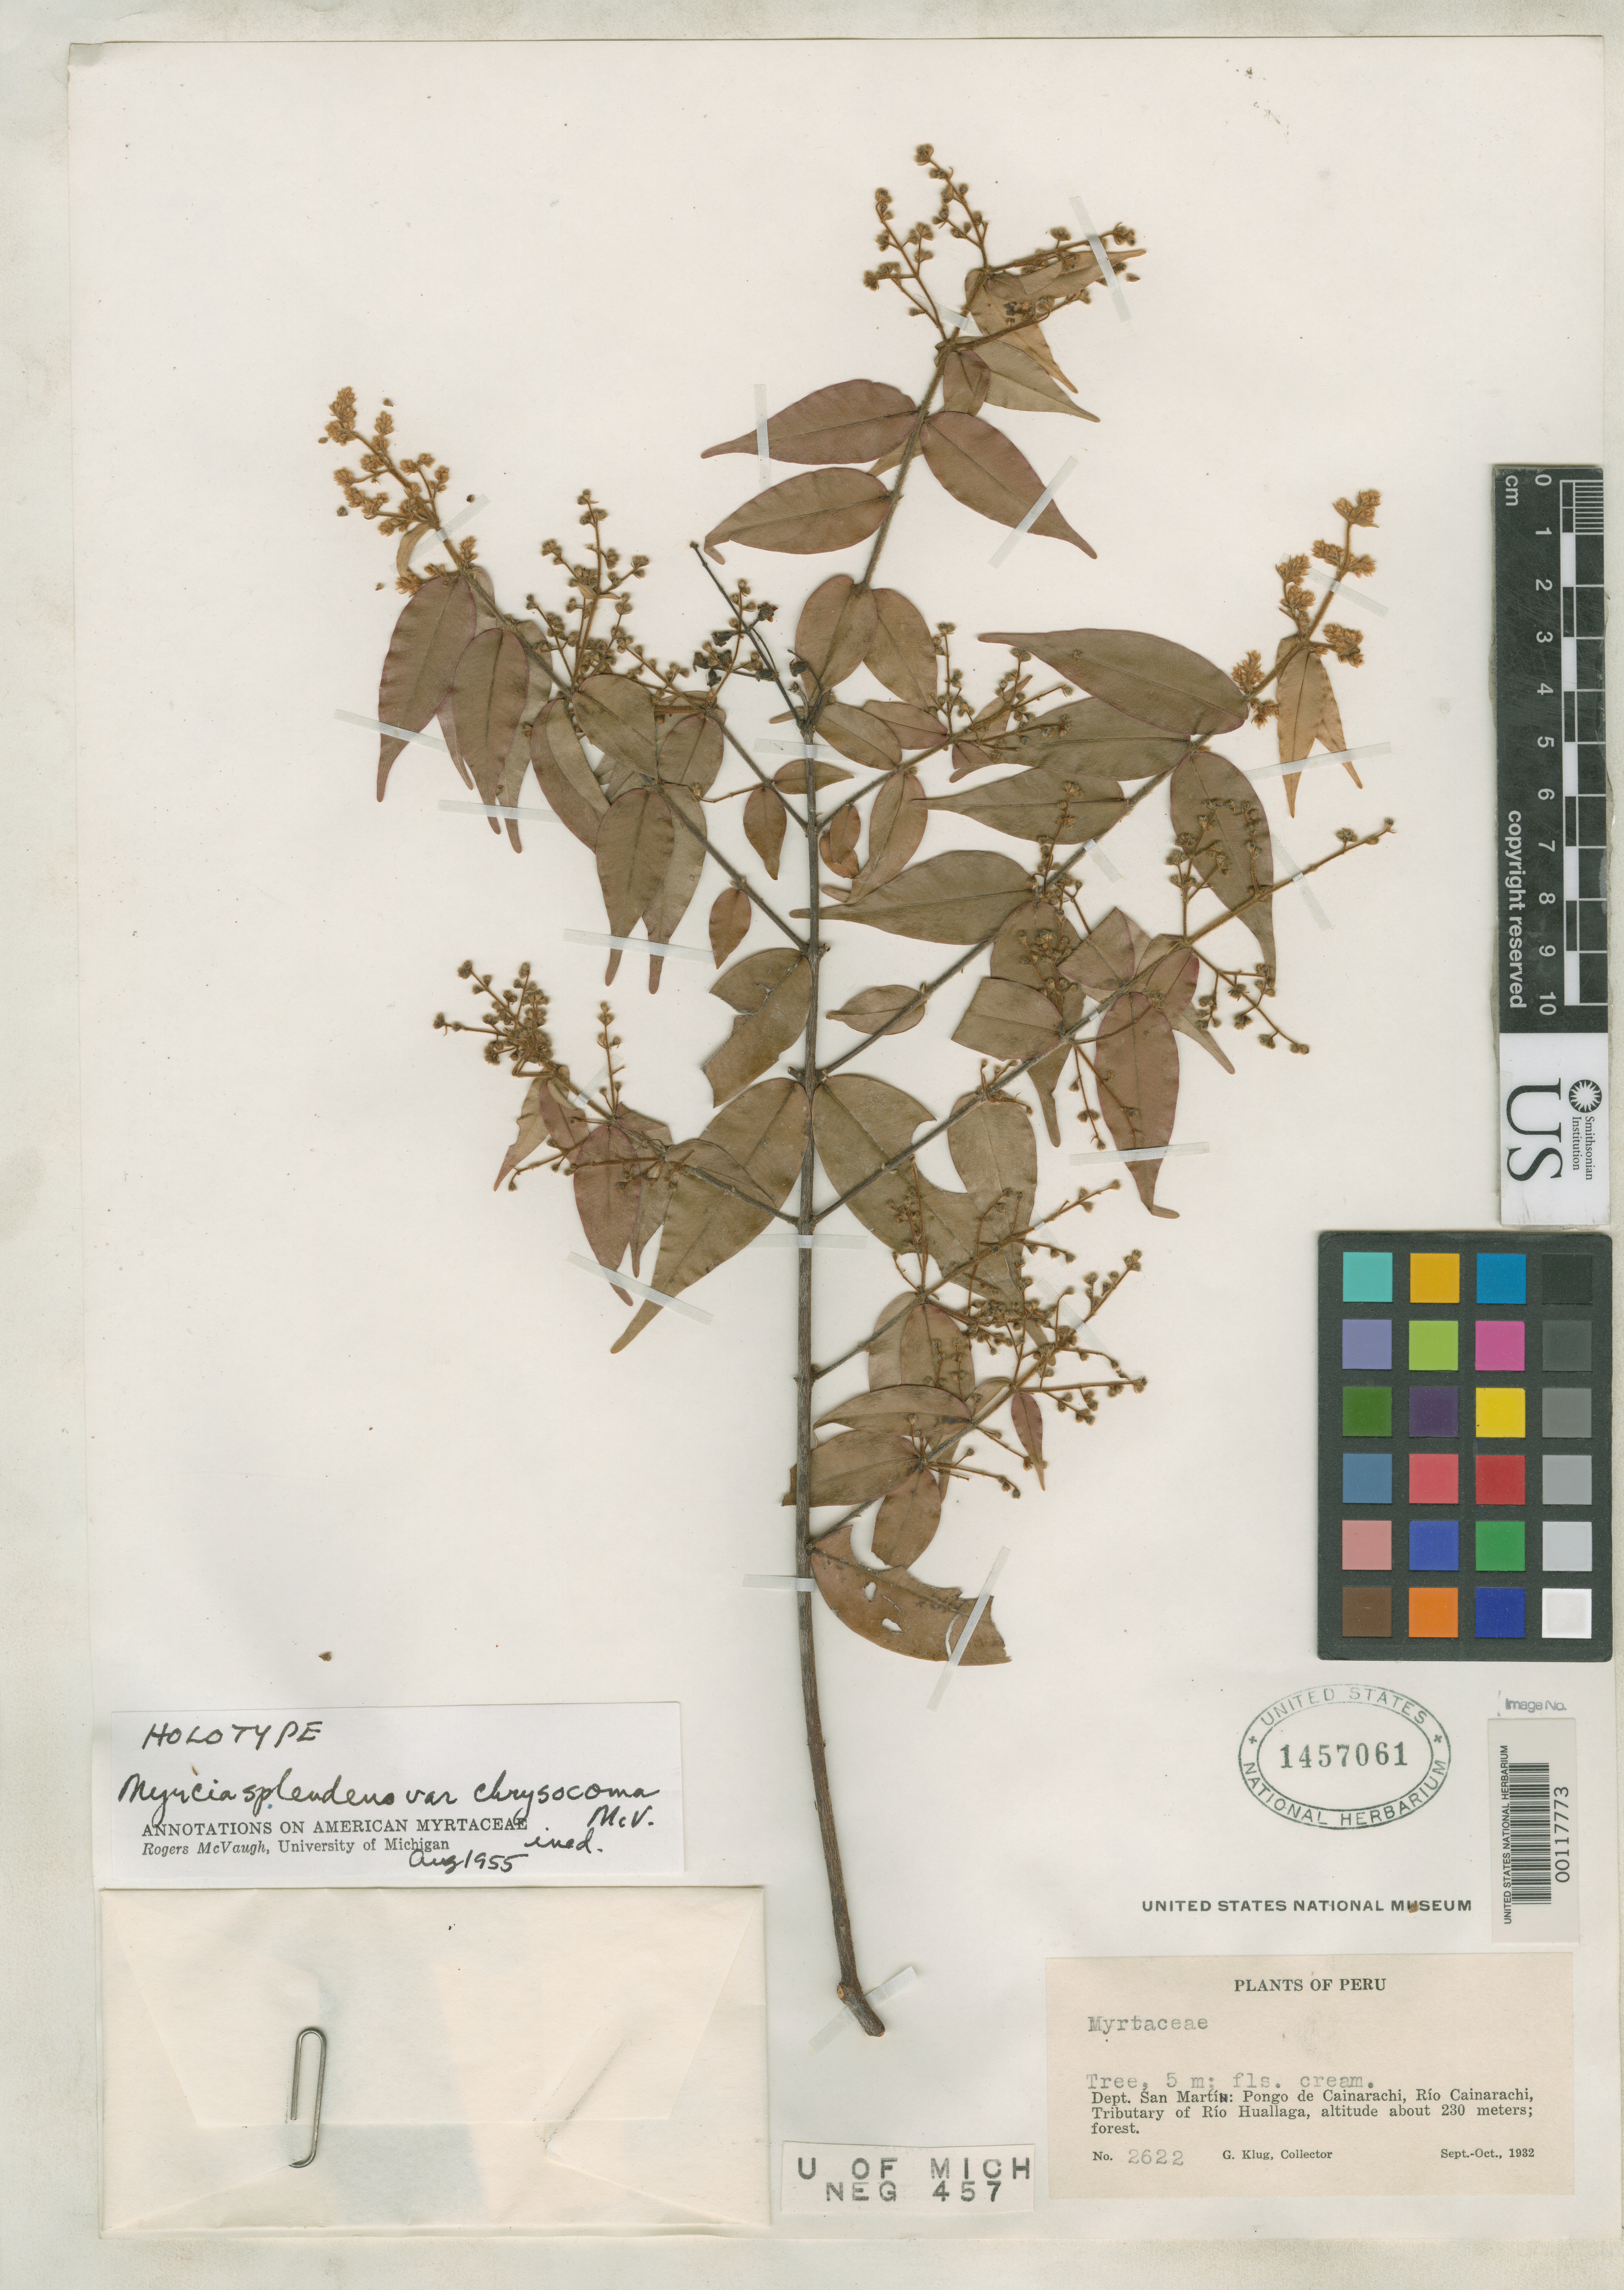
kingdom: Plantae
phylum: Tracheophyta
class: Magnoliopsida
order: Myrtales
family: Myrtaceae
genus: Myrcia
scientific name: Myrcia splendens var. chrysocoma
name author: McVaugh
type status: Holotype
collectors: G. Klug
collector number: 2622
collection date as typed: Sep 1932 to -- Oct 1932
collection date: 1932-09/1932-10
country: Peru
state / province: San Martín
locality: Pongo de Cainarachi, Rio Cainarachi, Rio Huallaga tributary.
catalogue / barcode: US 1457061